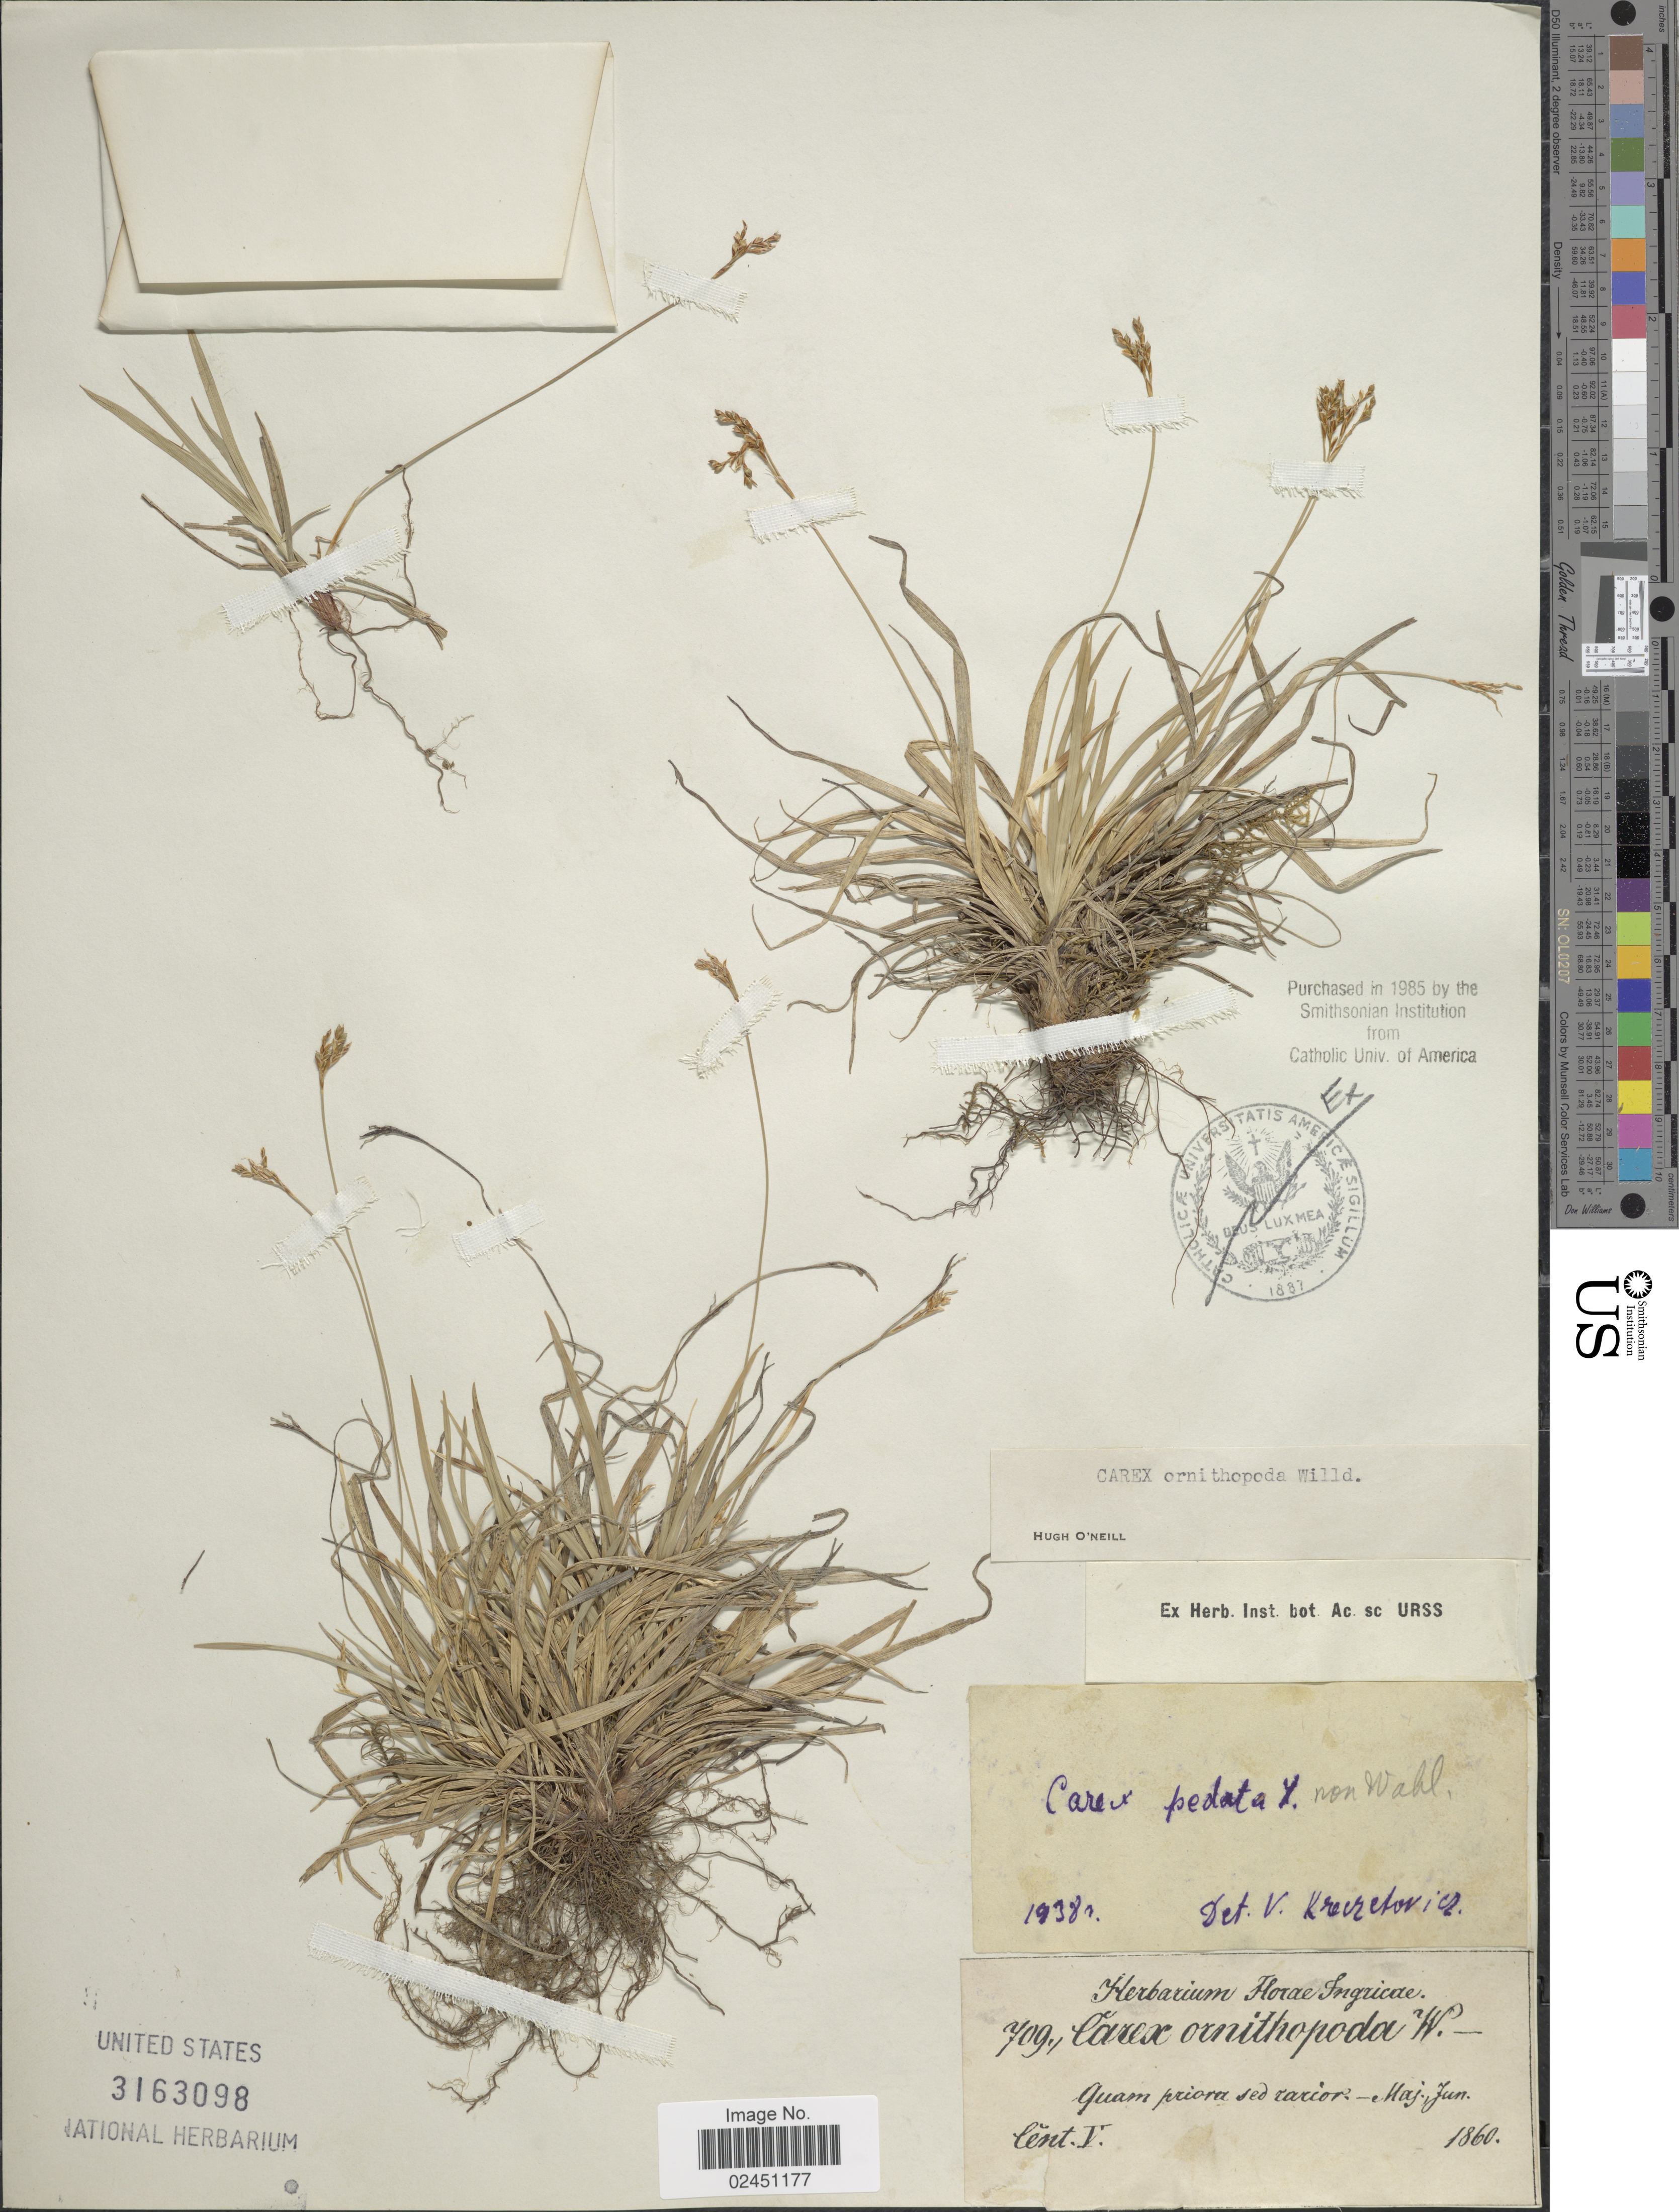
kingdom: Plantae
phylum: Tracheophyta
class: Liliopsida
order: Poales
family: Cyperaceae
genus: Carex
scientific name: Carex ornithopoda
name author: Willd.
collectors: Herbarium Florae Ingricae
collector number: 709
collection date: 1860-05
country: Guam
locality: Guam priora sed rarior.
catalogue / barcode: US 3163098